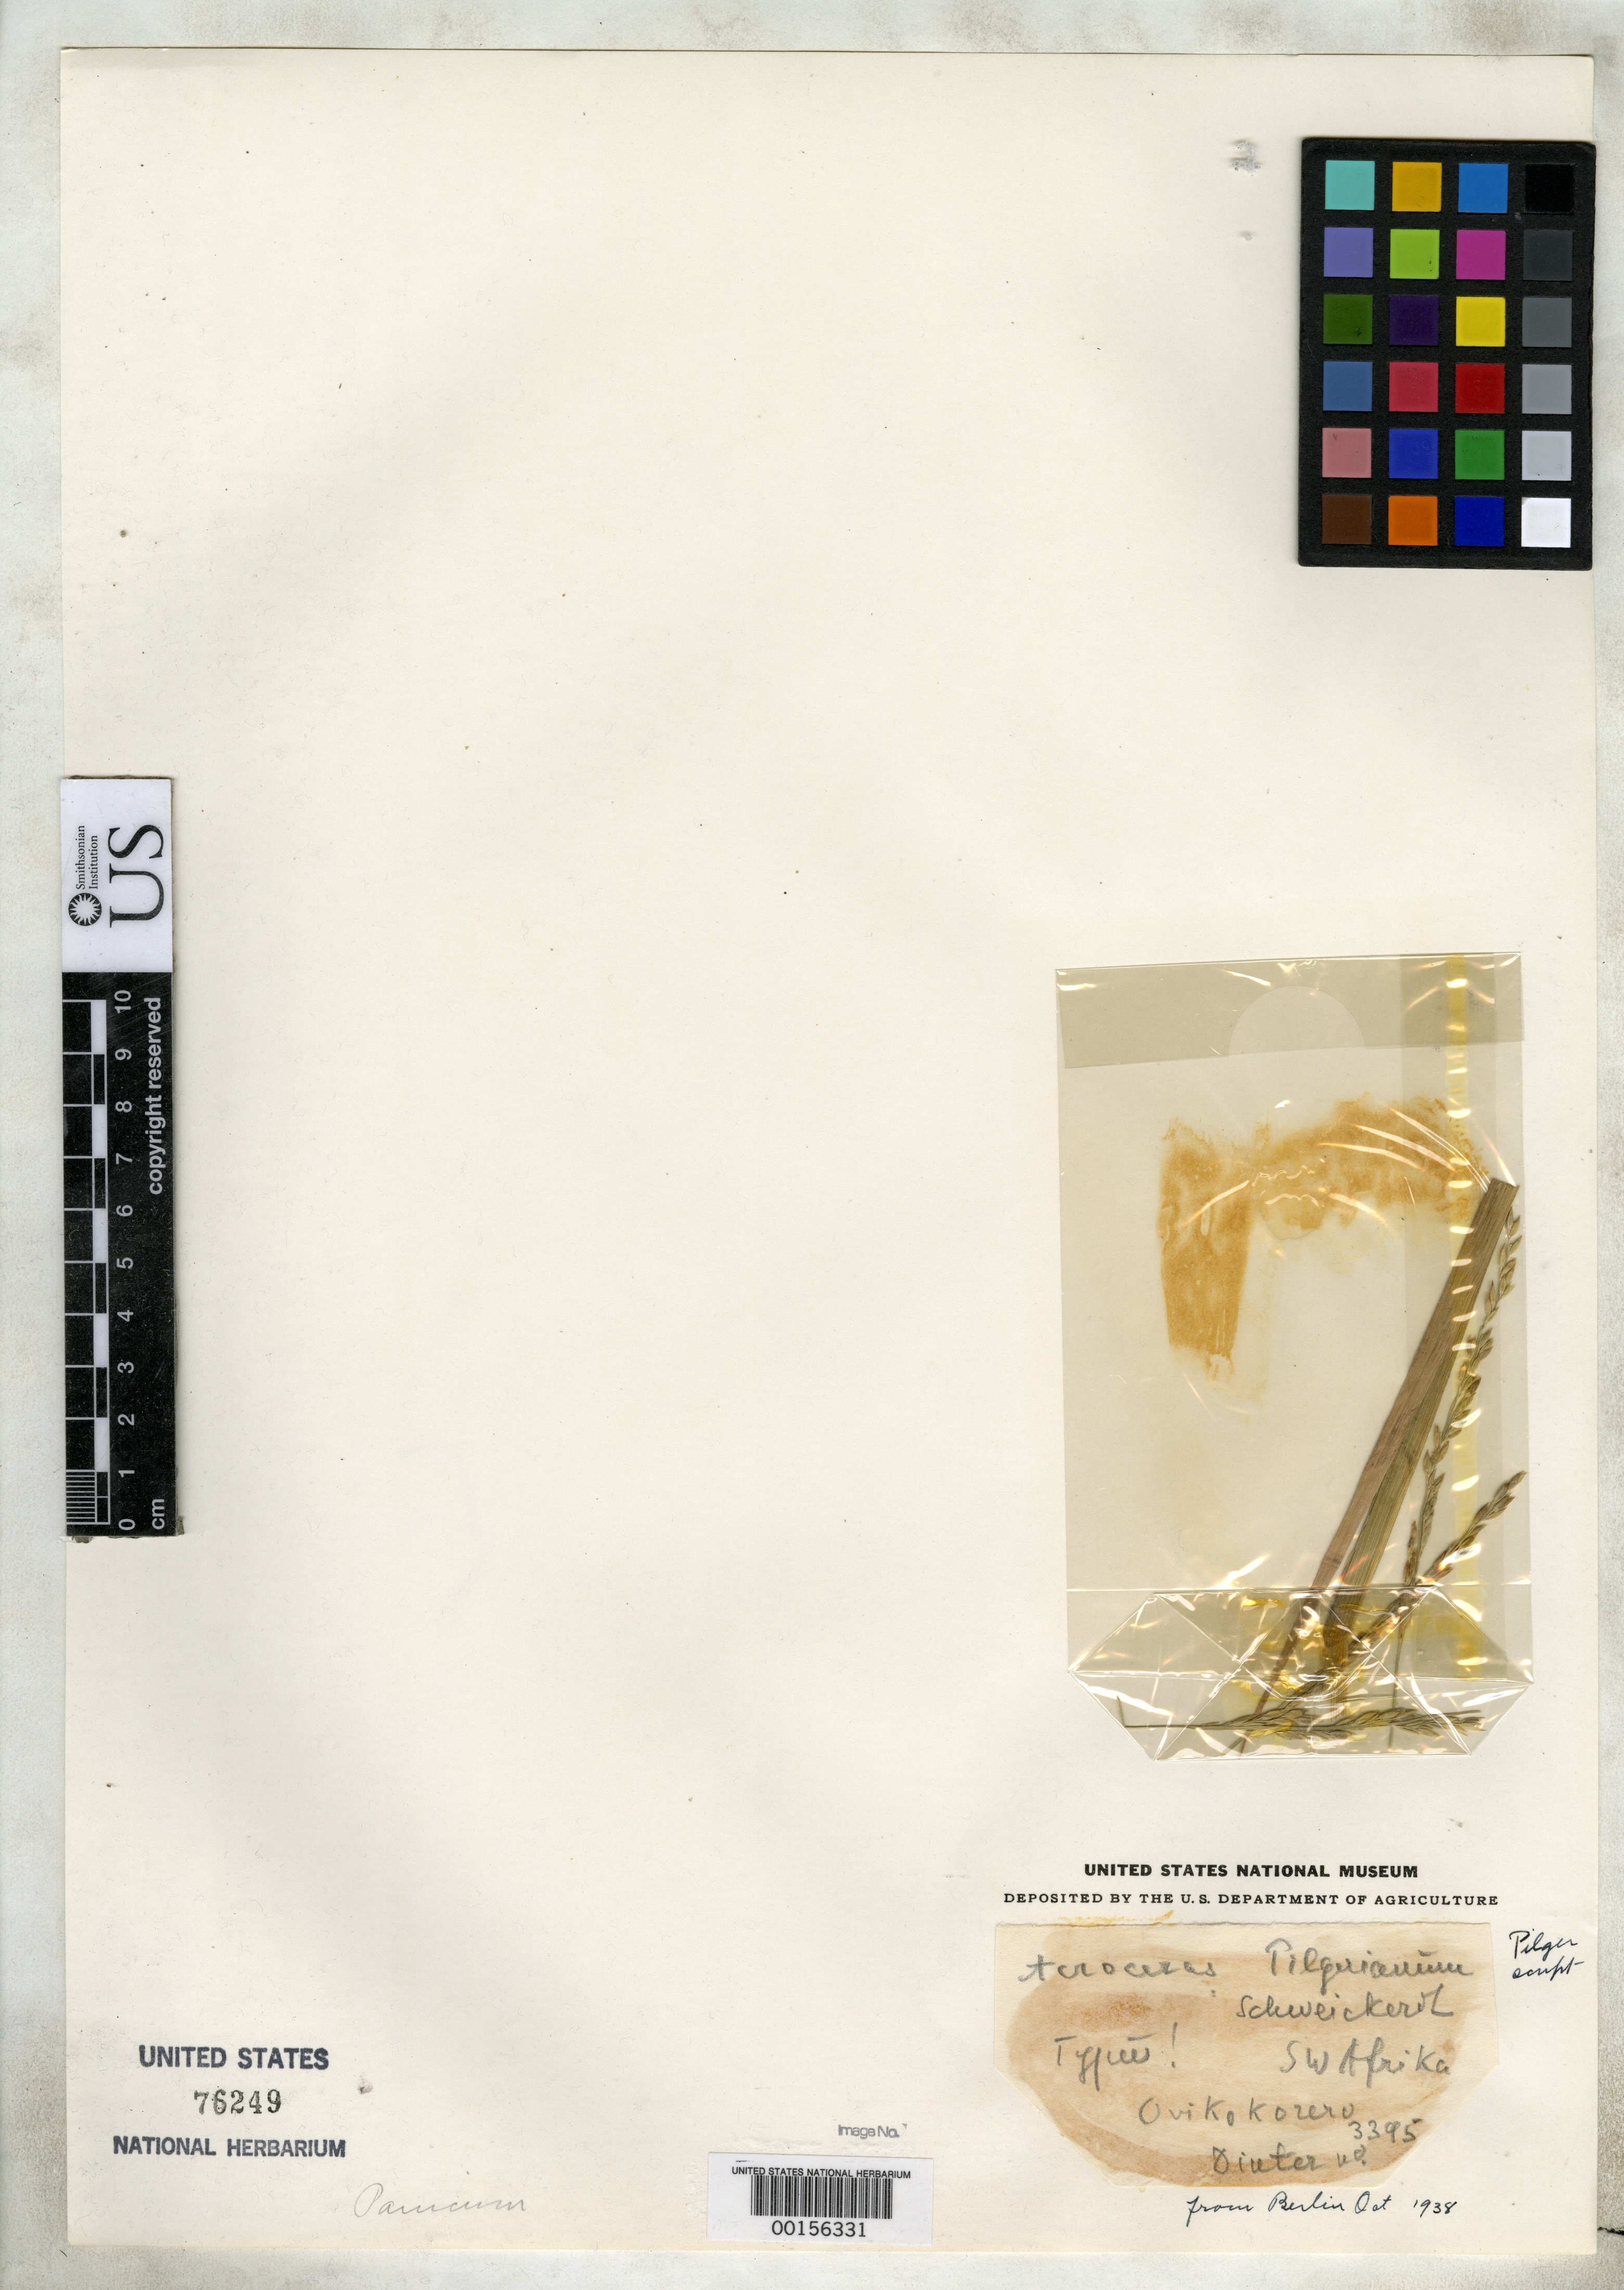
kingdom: Plantae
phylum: Tracheophyta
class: Liliopsida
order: Poales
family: Poaceae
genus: Acroceras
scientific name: Acroceras pilgerianum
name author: Schweick.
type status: Type Fragment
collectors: M. Dinter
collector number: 3395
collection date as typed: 25 --- 1914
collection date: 1914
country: Namibia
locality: Ovikokorero.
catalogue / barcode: US 76249